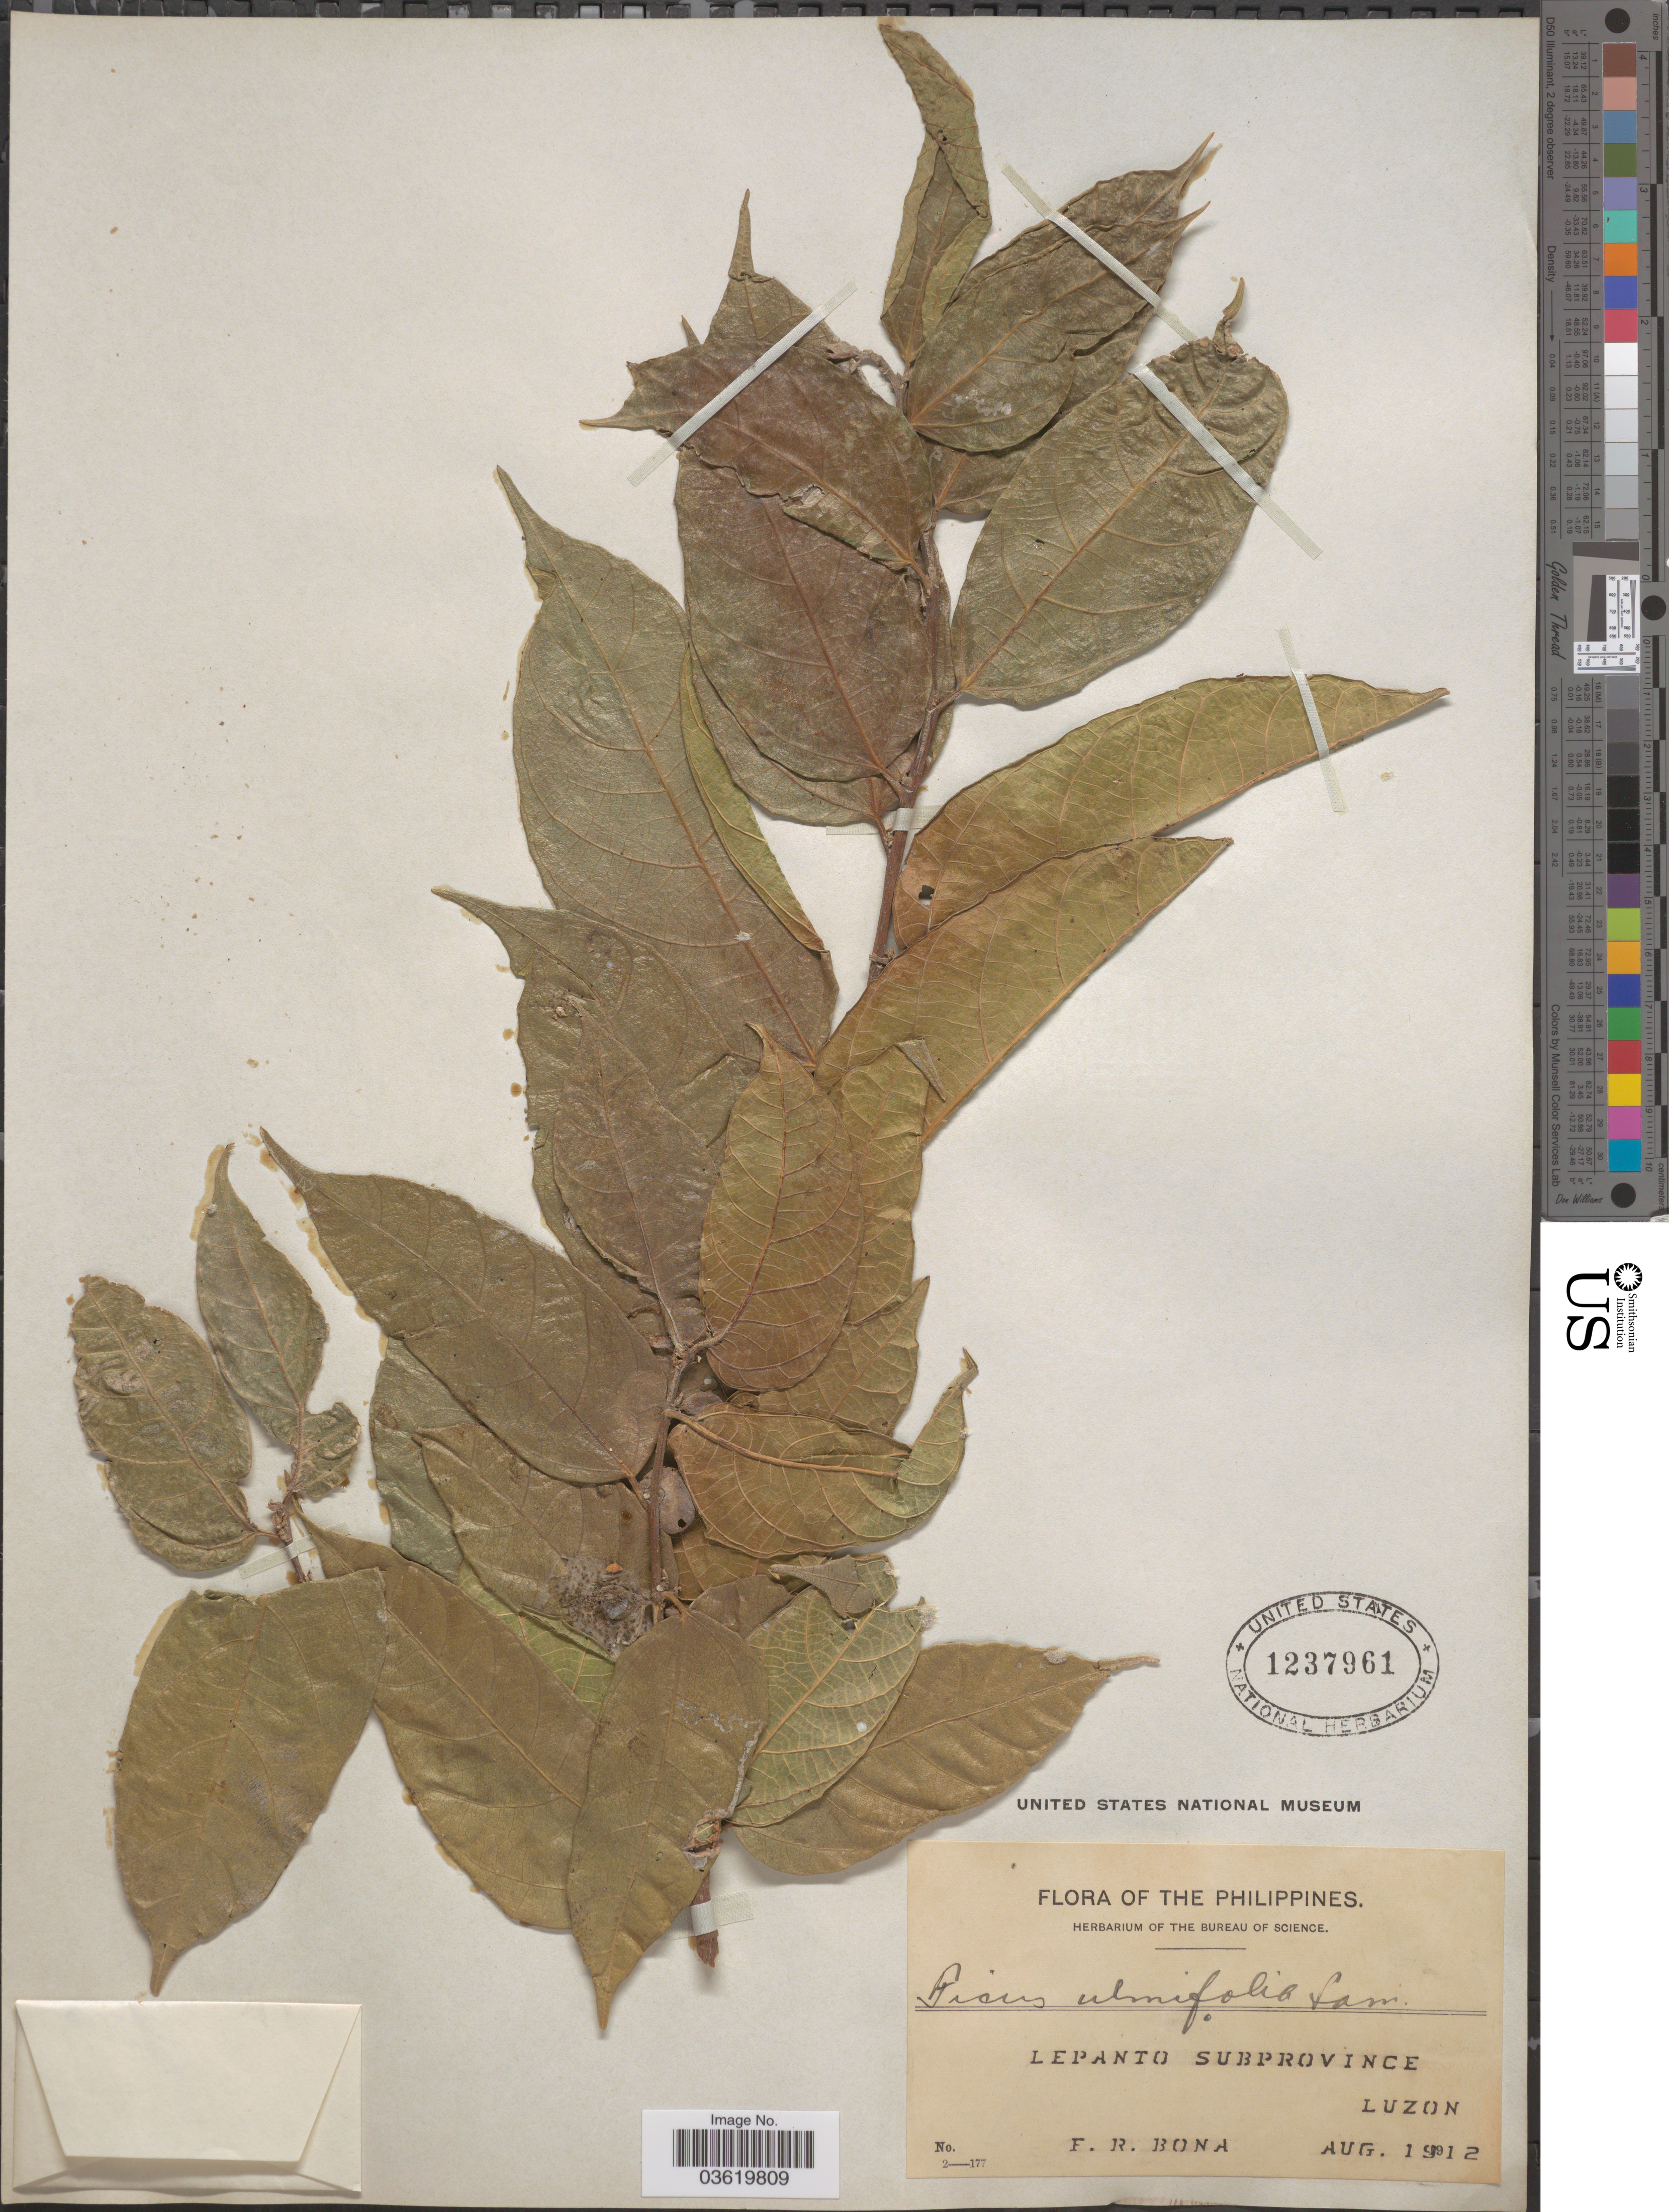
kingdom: Plantae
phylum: Tracheophyta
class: Magnoliopsida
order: Rosales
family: Moraceae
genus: Ficus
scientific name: Ficus ulmifolia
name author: Lam.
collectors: F. Bona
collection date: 1912-08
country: Philippines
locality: Lepanto Subprovince. Luzon.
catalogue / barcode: US 1237961